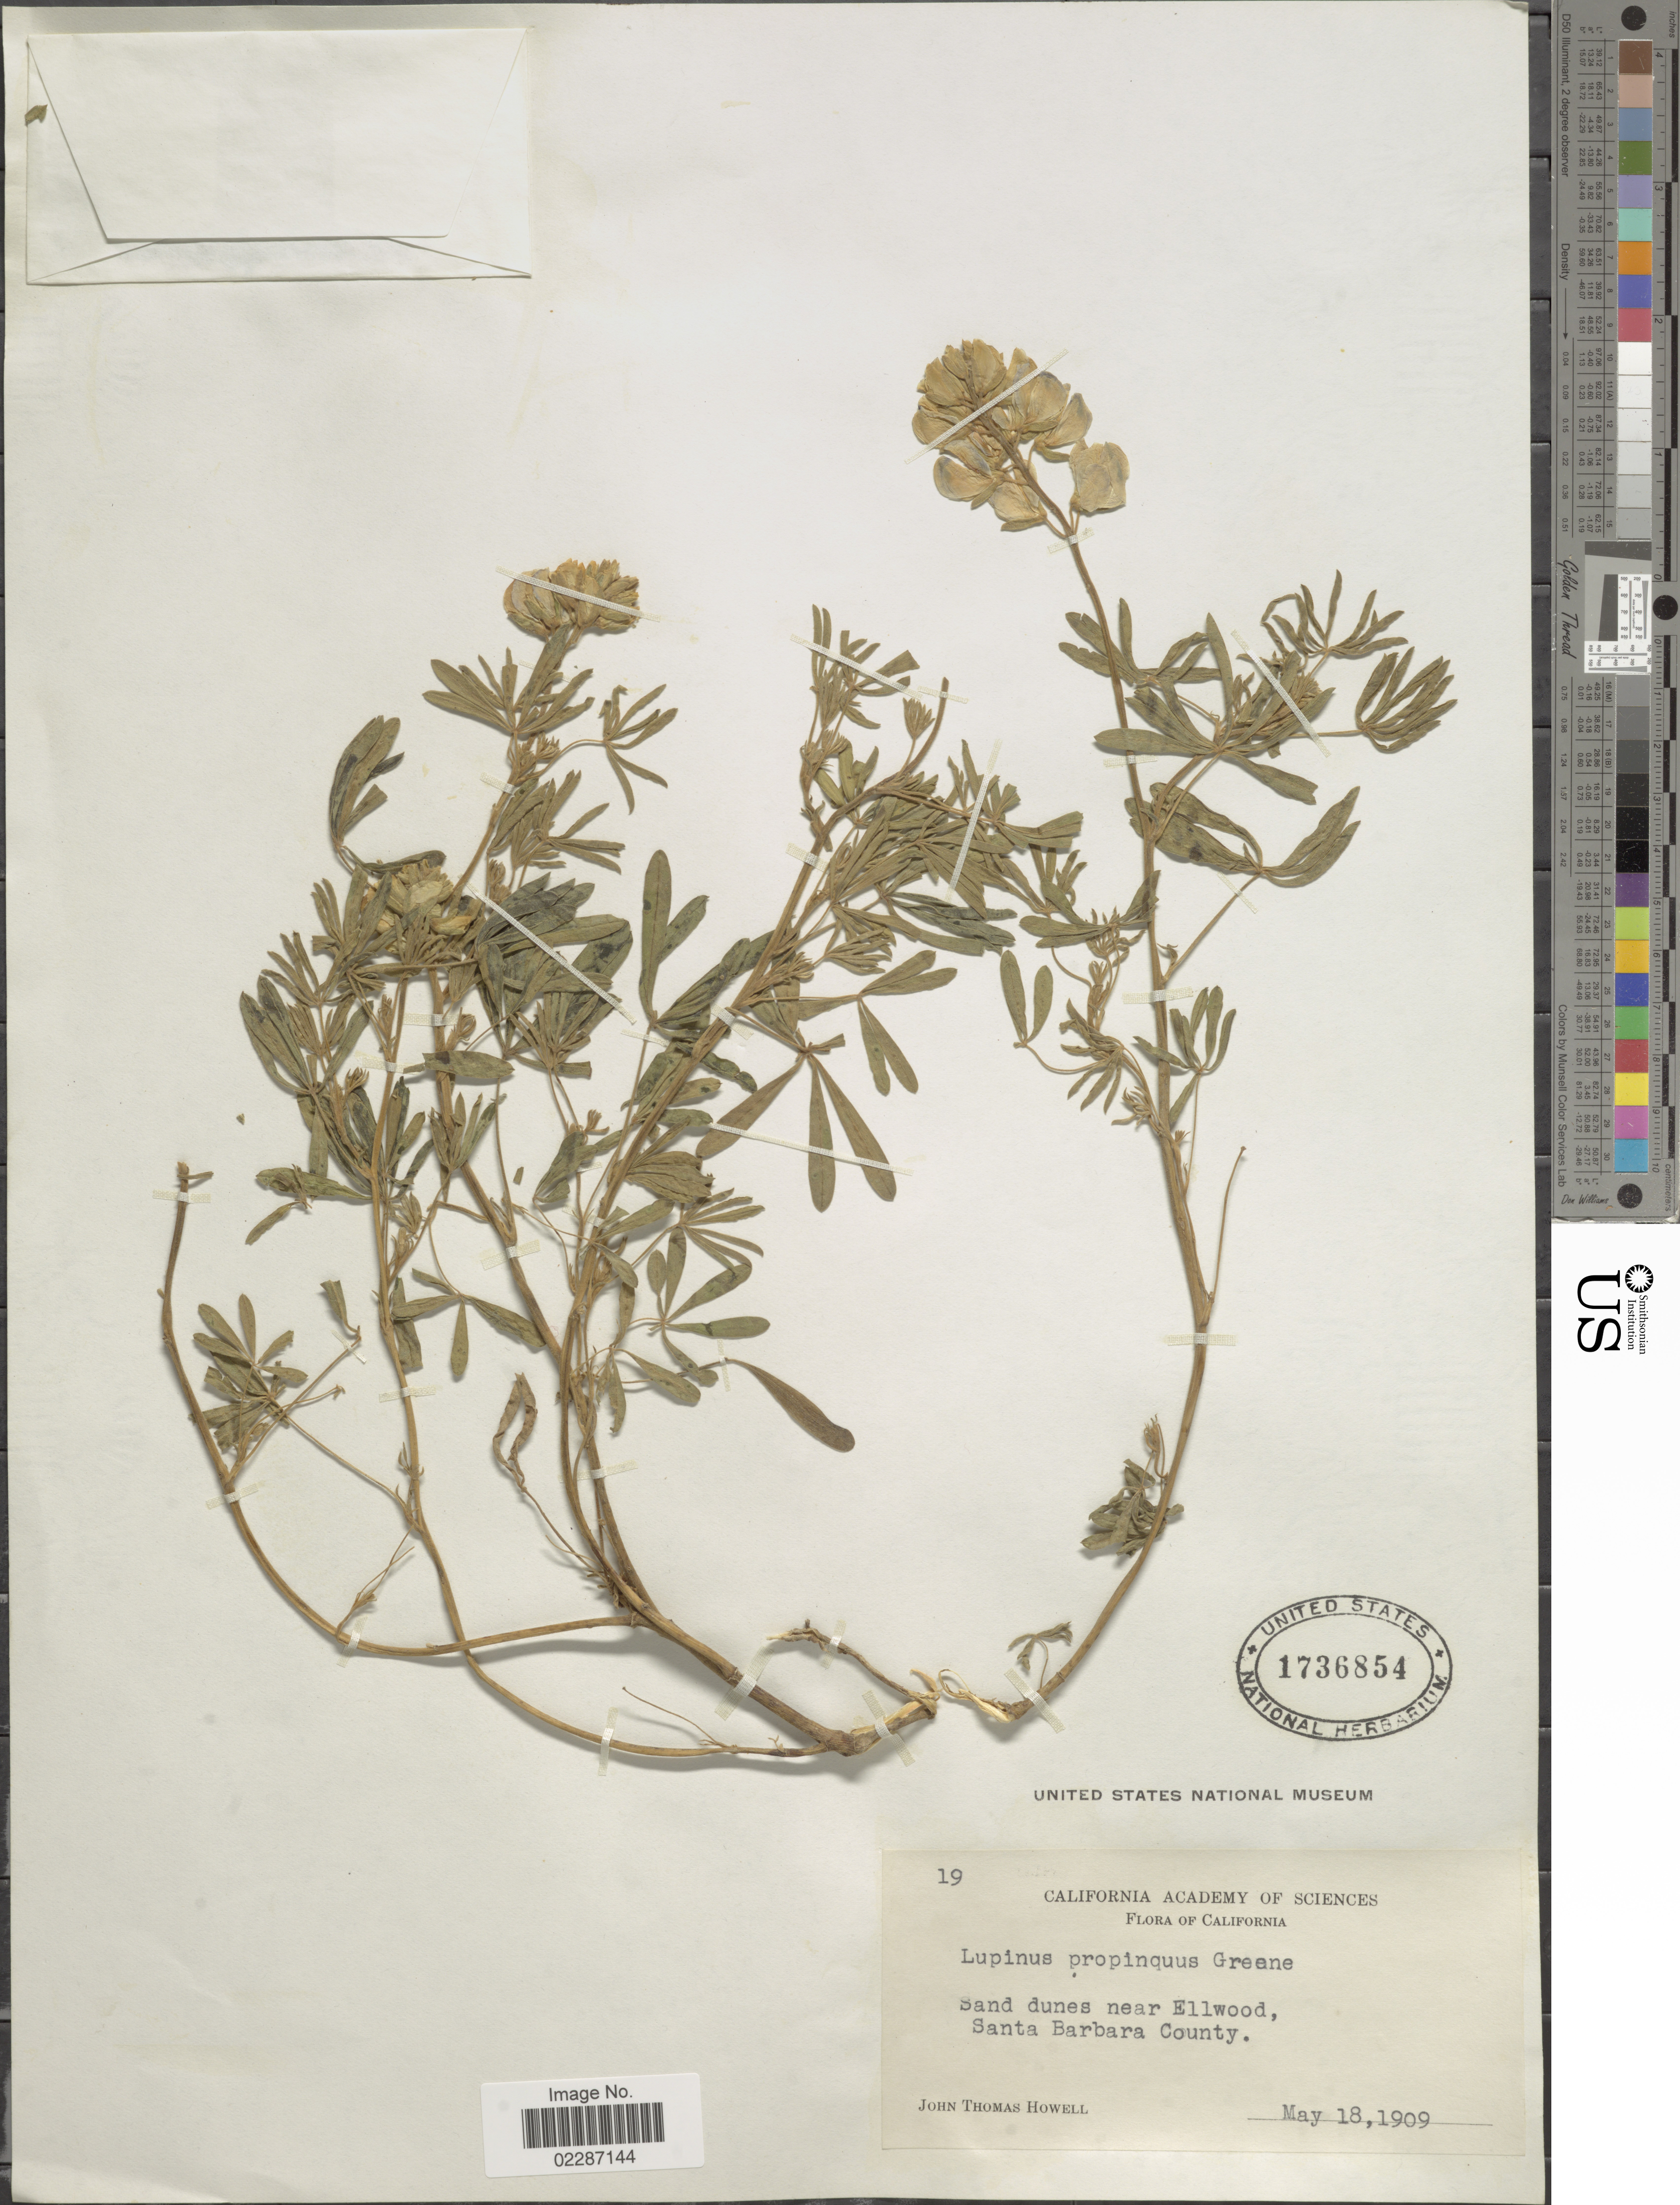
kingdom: Plantae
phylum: Tracheophyta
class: Magnoliopsida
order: Fabales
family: Fabaceae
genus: Lupinus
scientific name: Lupinus propinquus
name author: Greene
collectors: J. T. Howell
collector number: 19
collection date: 1909-05-18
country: United States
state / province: California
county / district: Santa Barbara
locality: Sand dunes near Ellwood, Santa Barbara County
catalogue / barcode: US 1736854